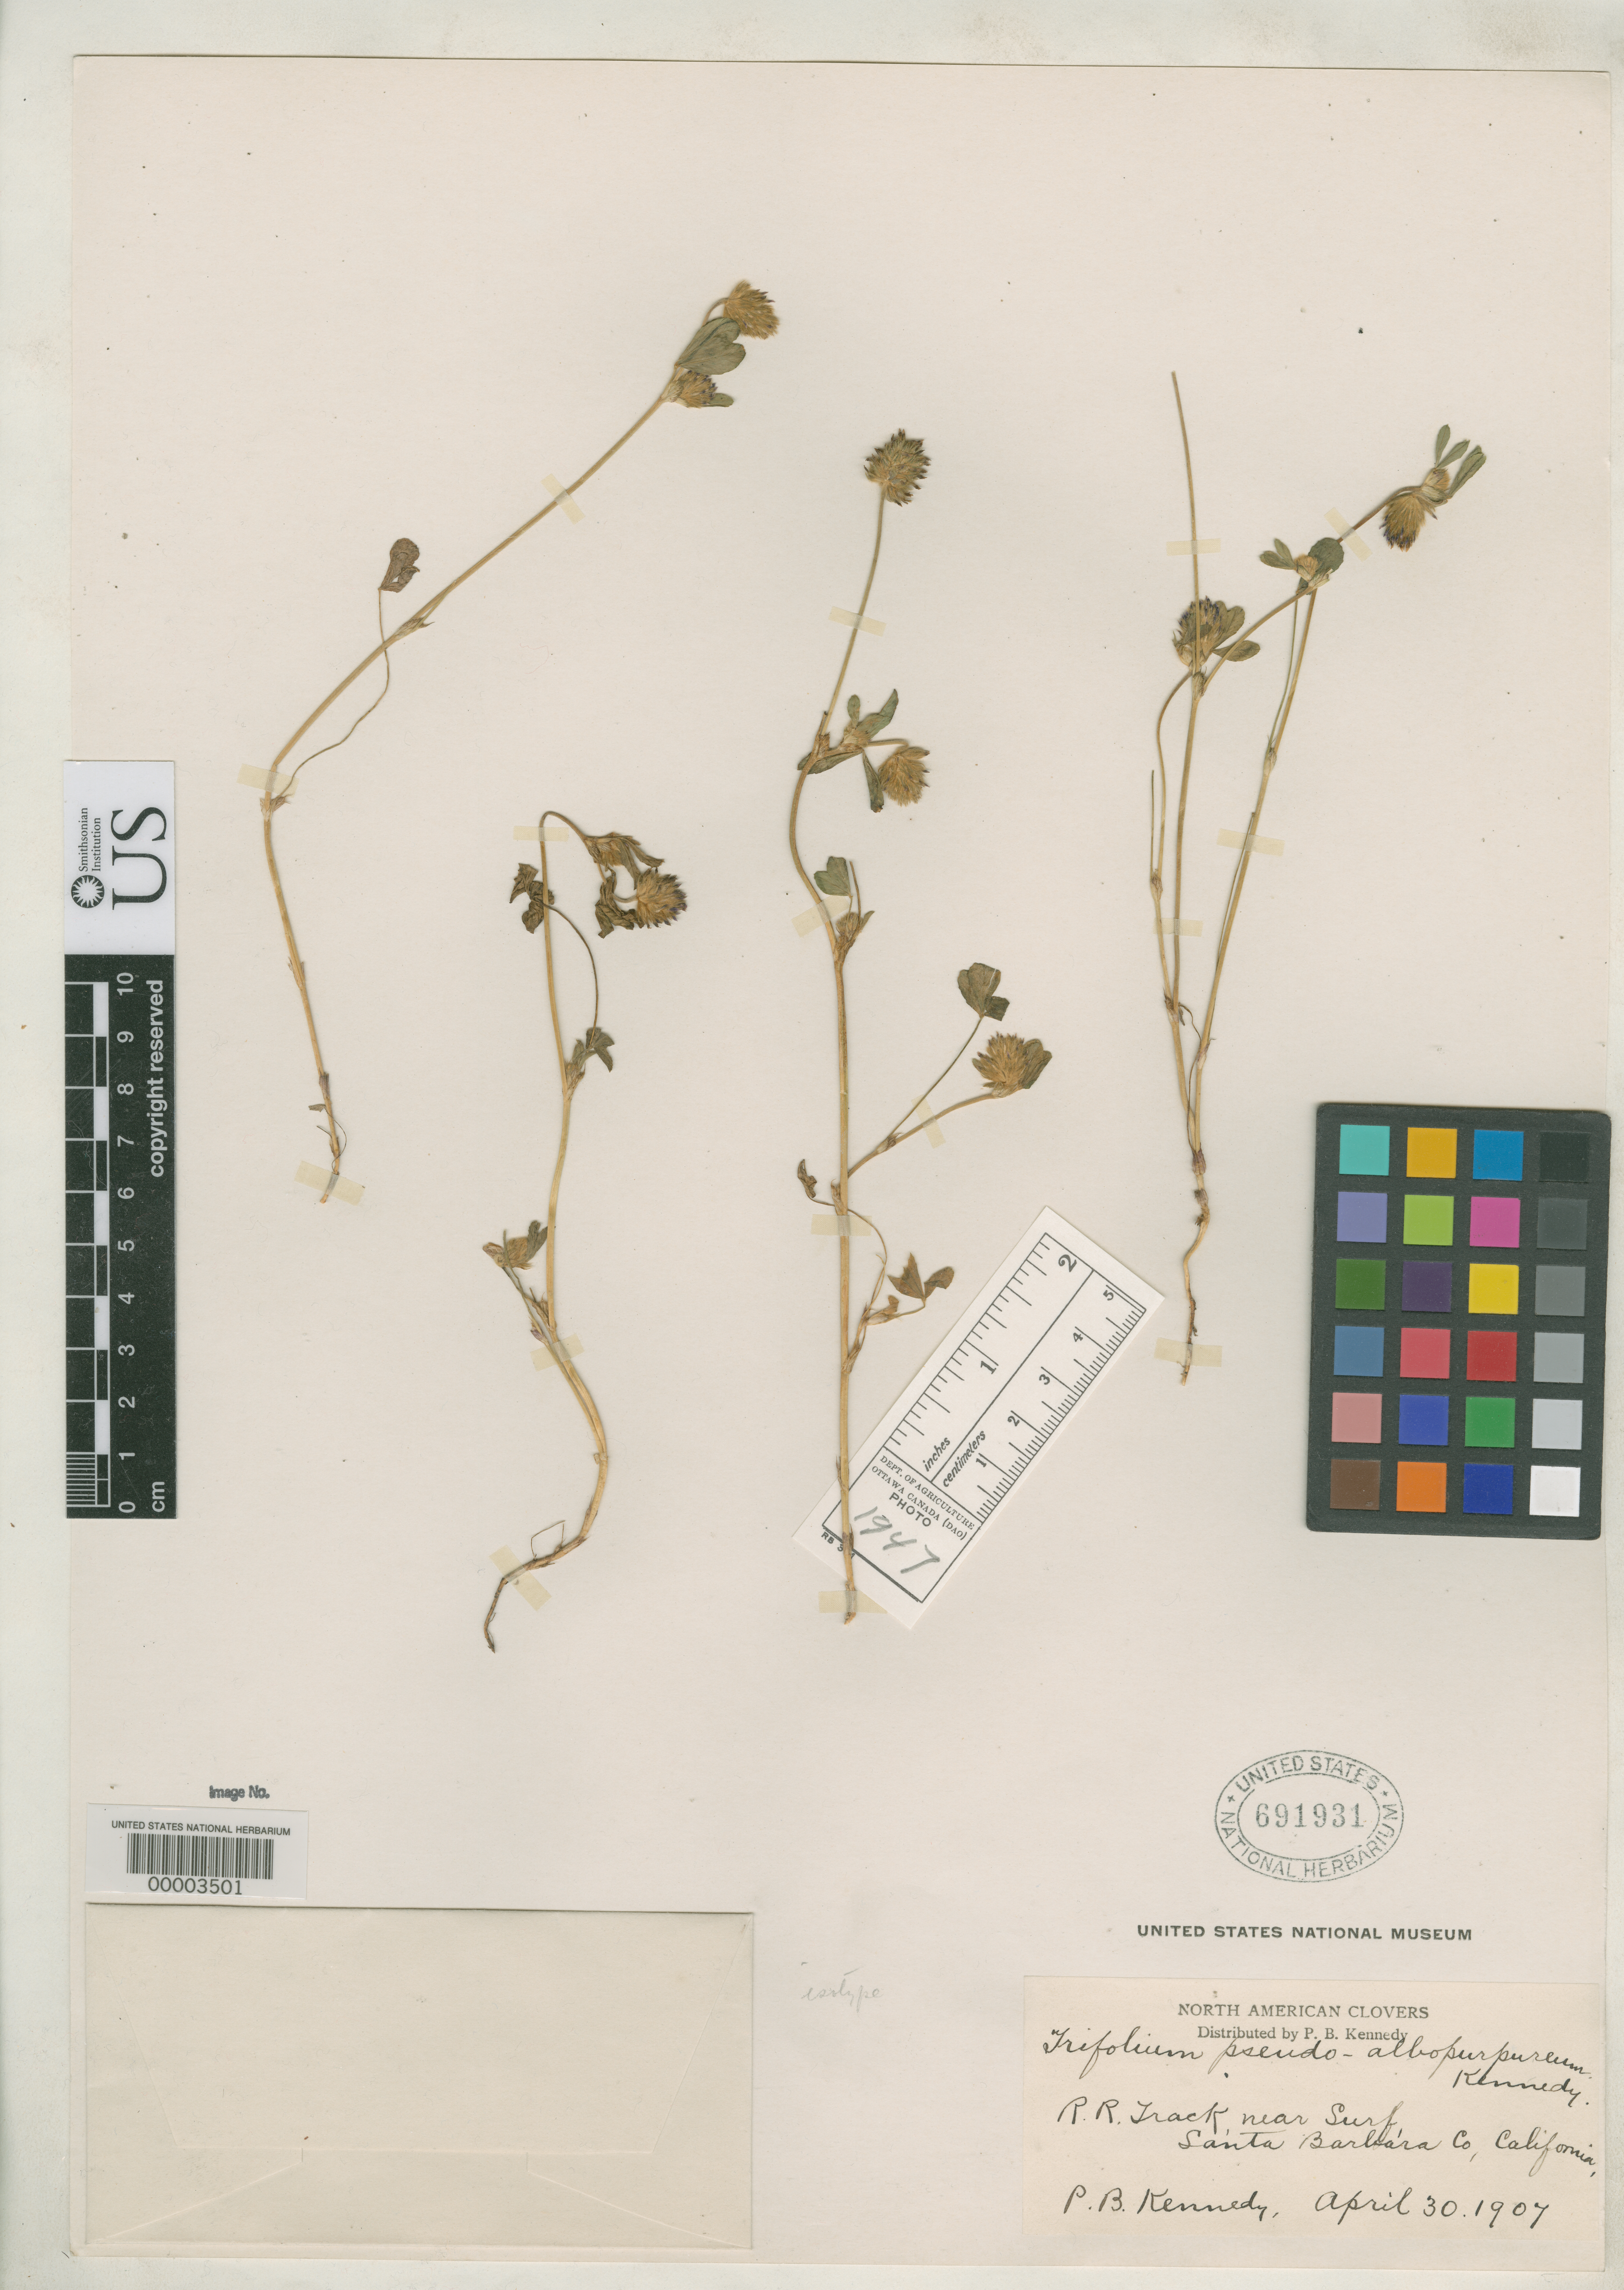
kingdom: Plantae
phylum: Tracheophyta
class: Magnoliopsida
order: Fabales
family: Fabaceae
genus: Trifolium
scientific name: Trifolium pseudoalbopurpureum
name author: P.B. Kenn.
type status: Type Collection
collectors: P. B. Kennedy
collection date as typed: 30 Apr 1907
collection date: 1907-04-30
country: United States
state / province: California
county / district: Santa Barbara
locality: Railroad track near surf.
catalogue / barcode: US 691931